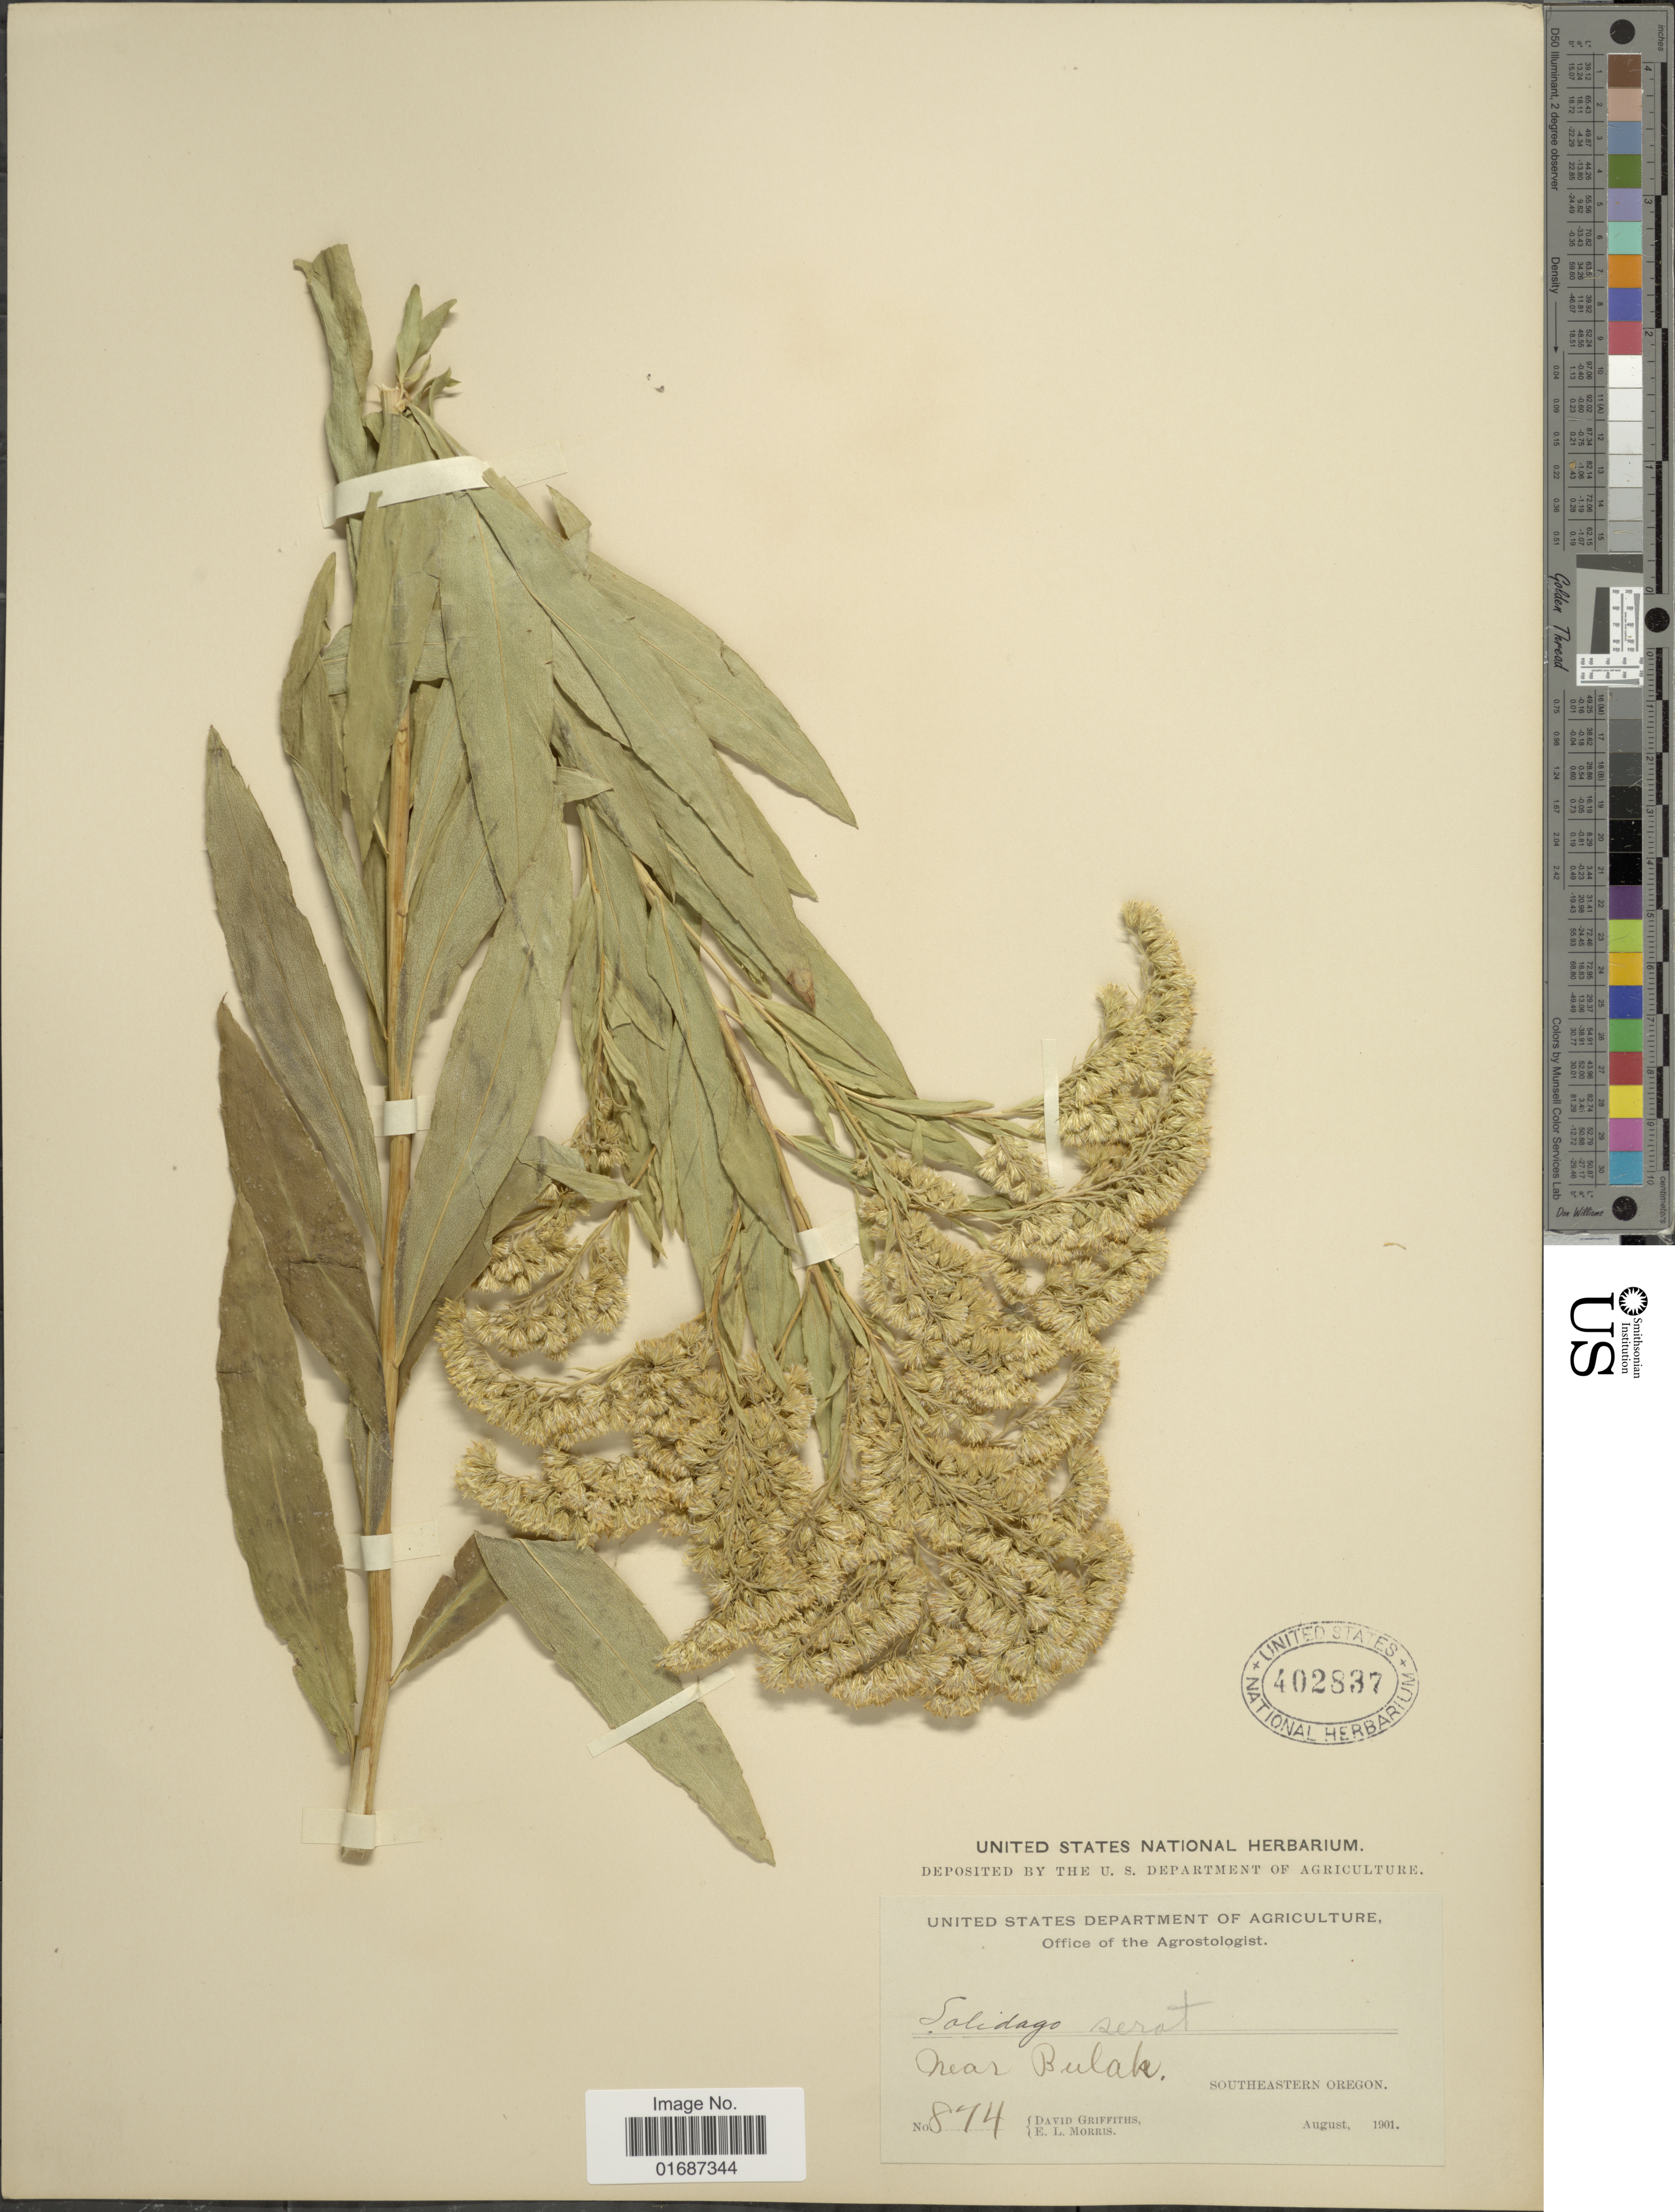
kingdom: Plantae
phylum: Tracheophyta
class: Magnoliopsida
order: Asterales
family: Asteraceae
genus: Solidago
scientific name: Solidago gigantea var. leiophylla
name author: Fernald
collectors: D. Griffiths & E. Morris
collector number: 874*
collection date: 1901-08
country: United States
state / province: Oregon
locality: Near Bulak. Southeastern Oregon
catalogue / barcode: US 402837